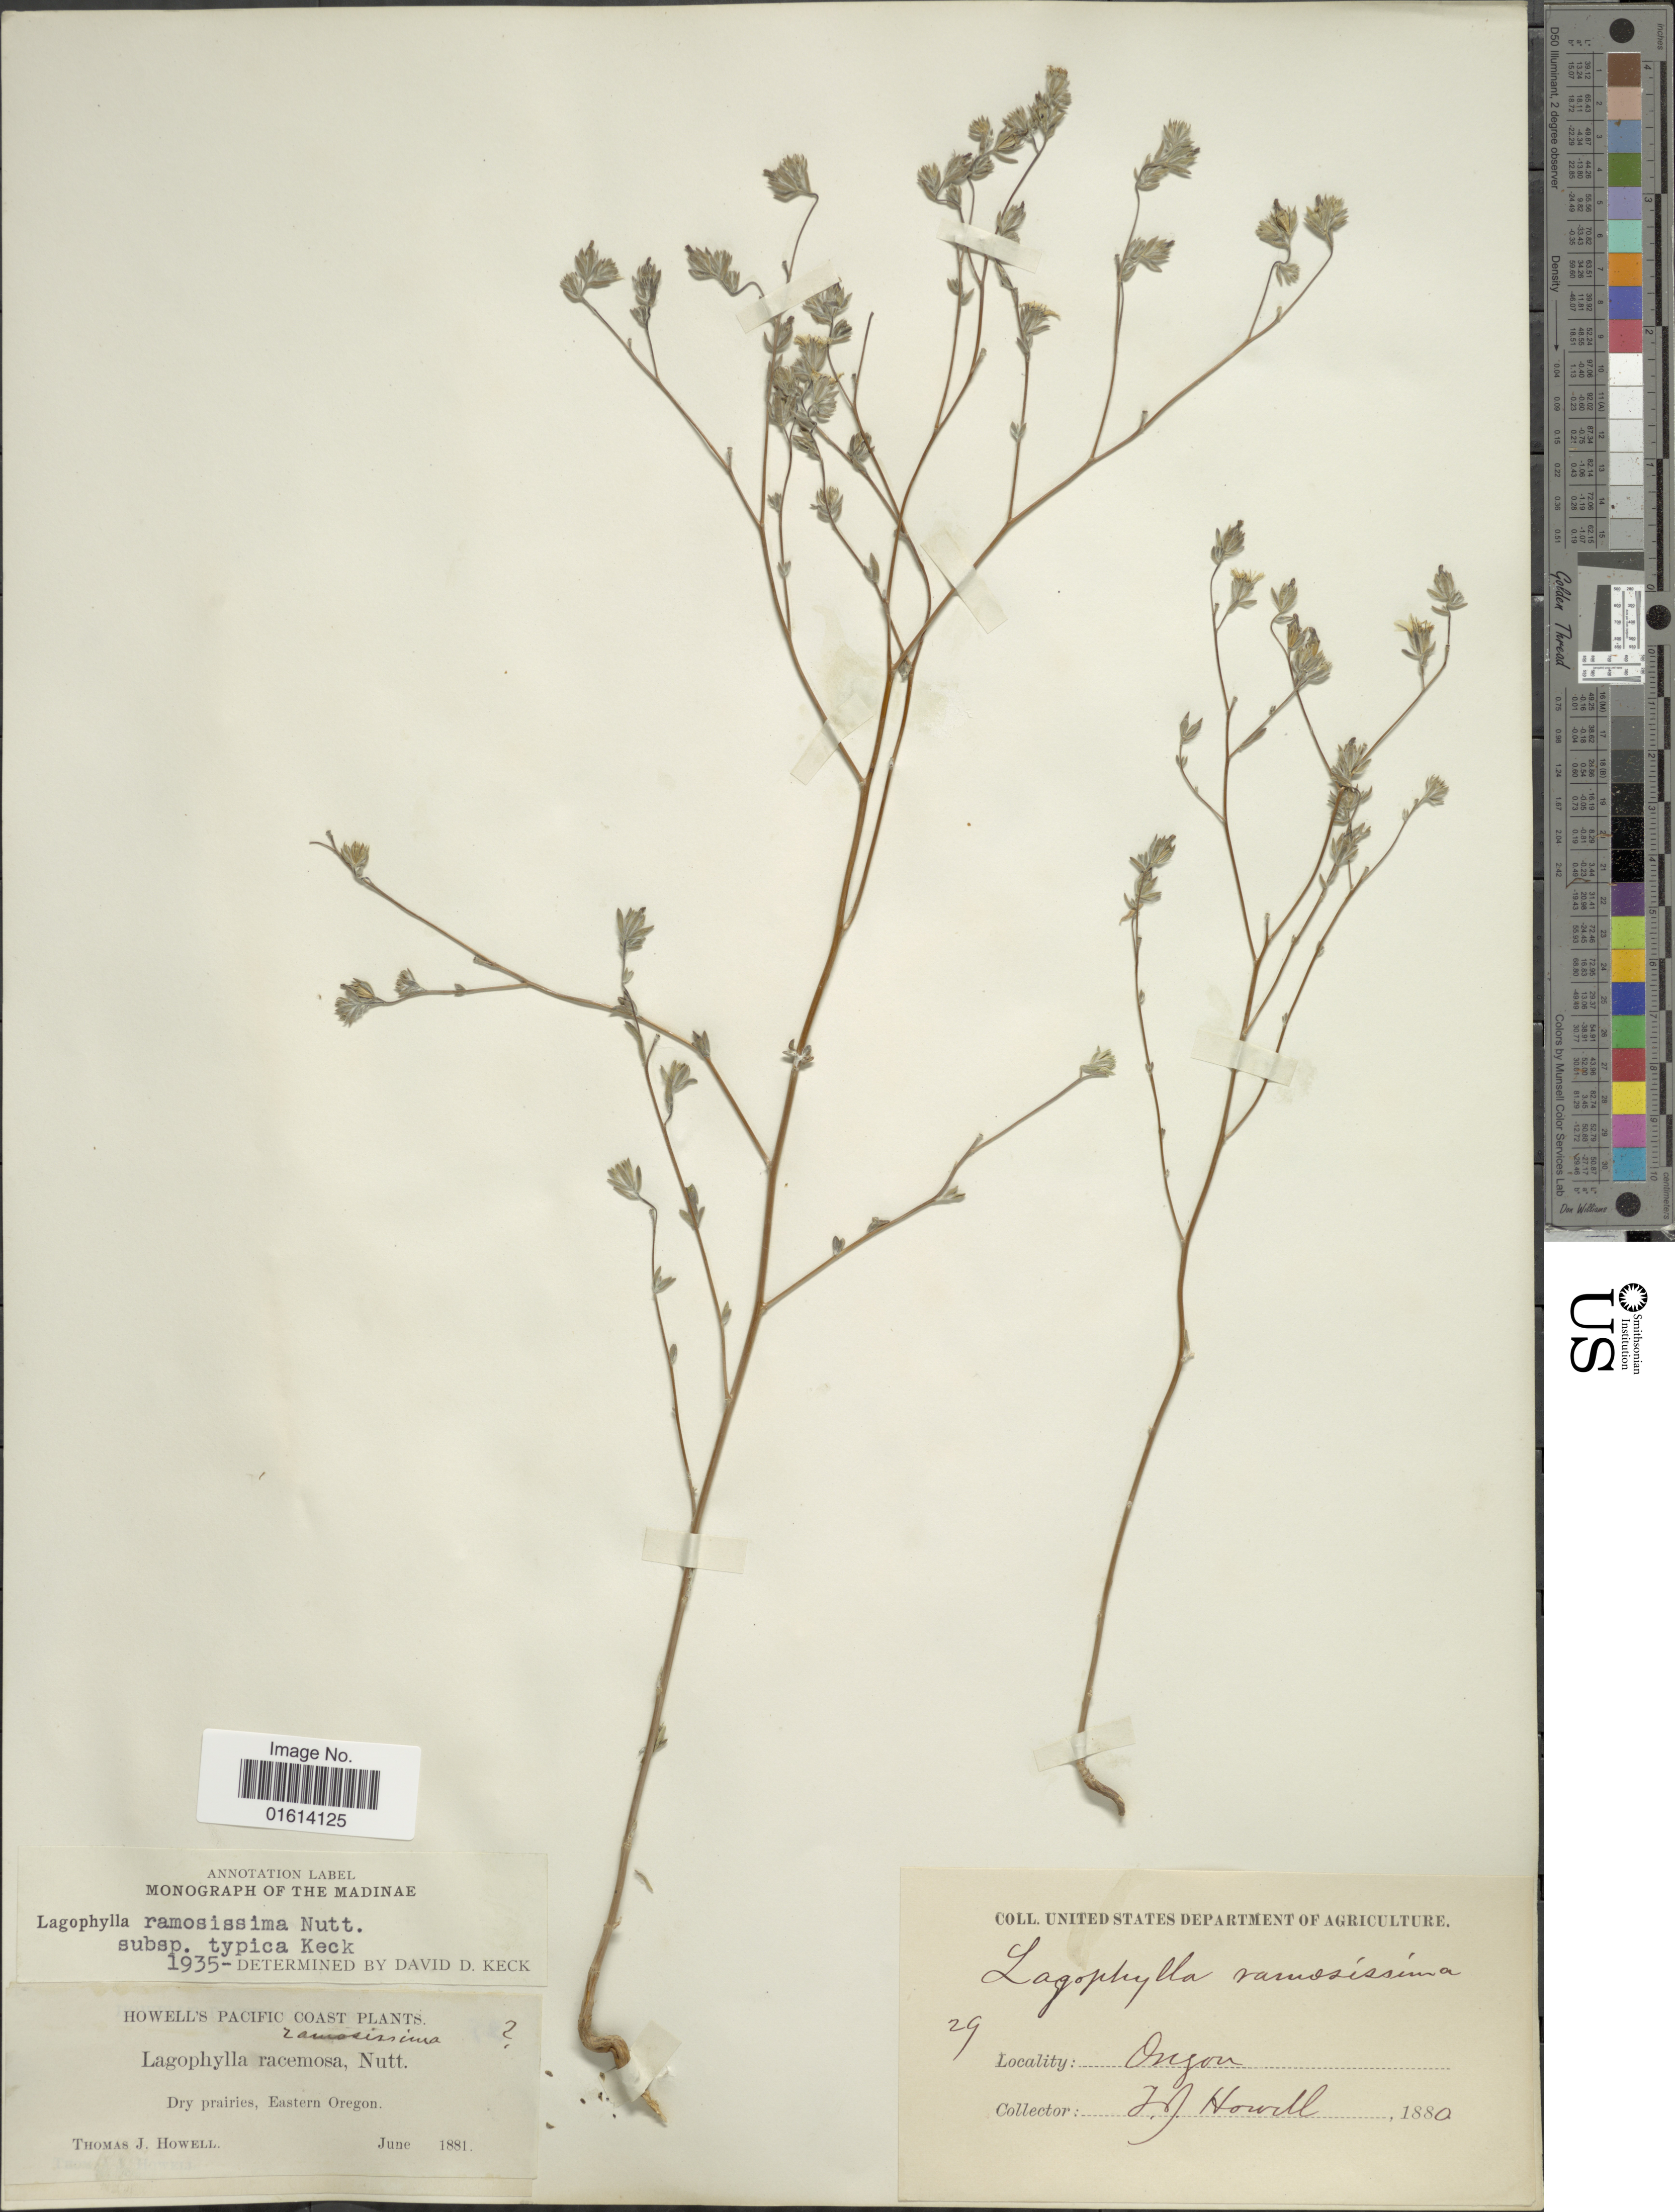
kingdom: Plantae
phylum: Tracheophyta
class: Magnoliopsida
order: Asterales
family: Asteraceae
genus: Lagophylla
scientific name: Lagophylla ramosissima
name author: Nutt.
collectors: T. J. Howell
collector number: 29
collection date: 1881-06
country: United States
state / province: Oregon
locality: Pacific Coast, Eastern Oregon